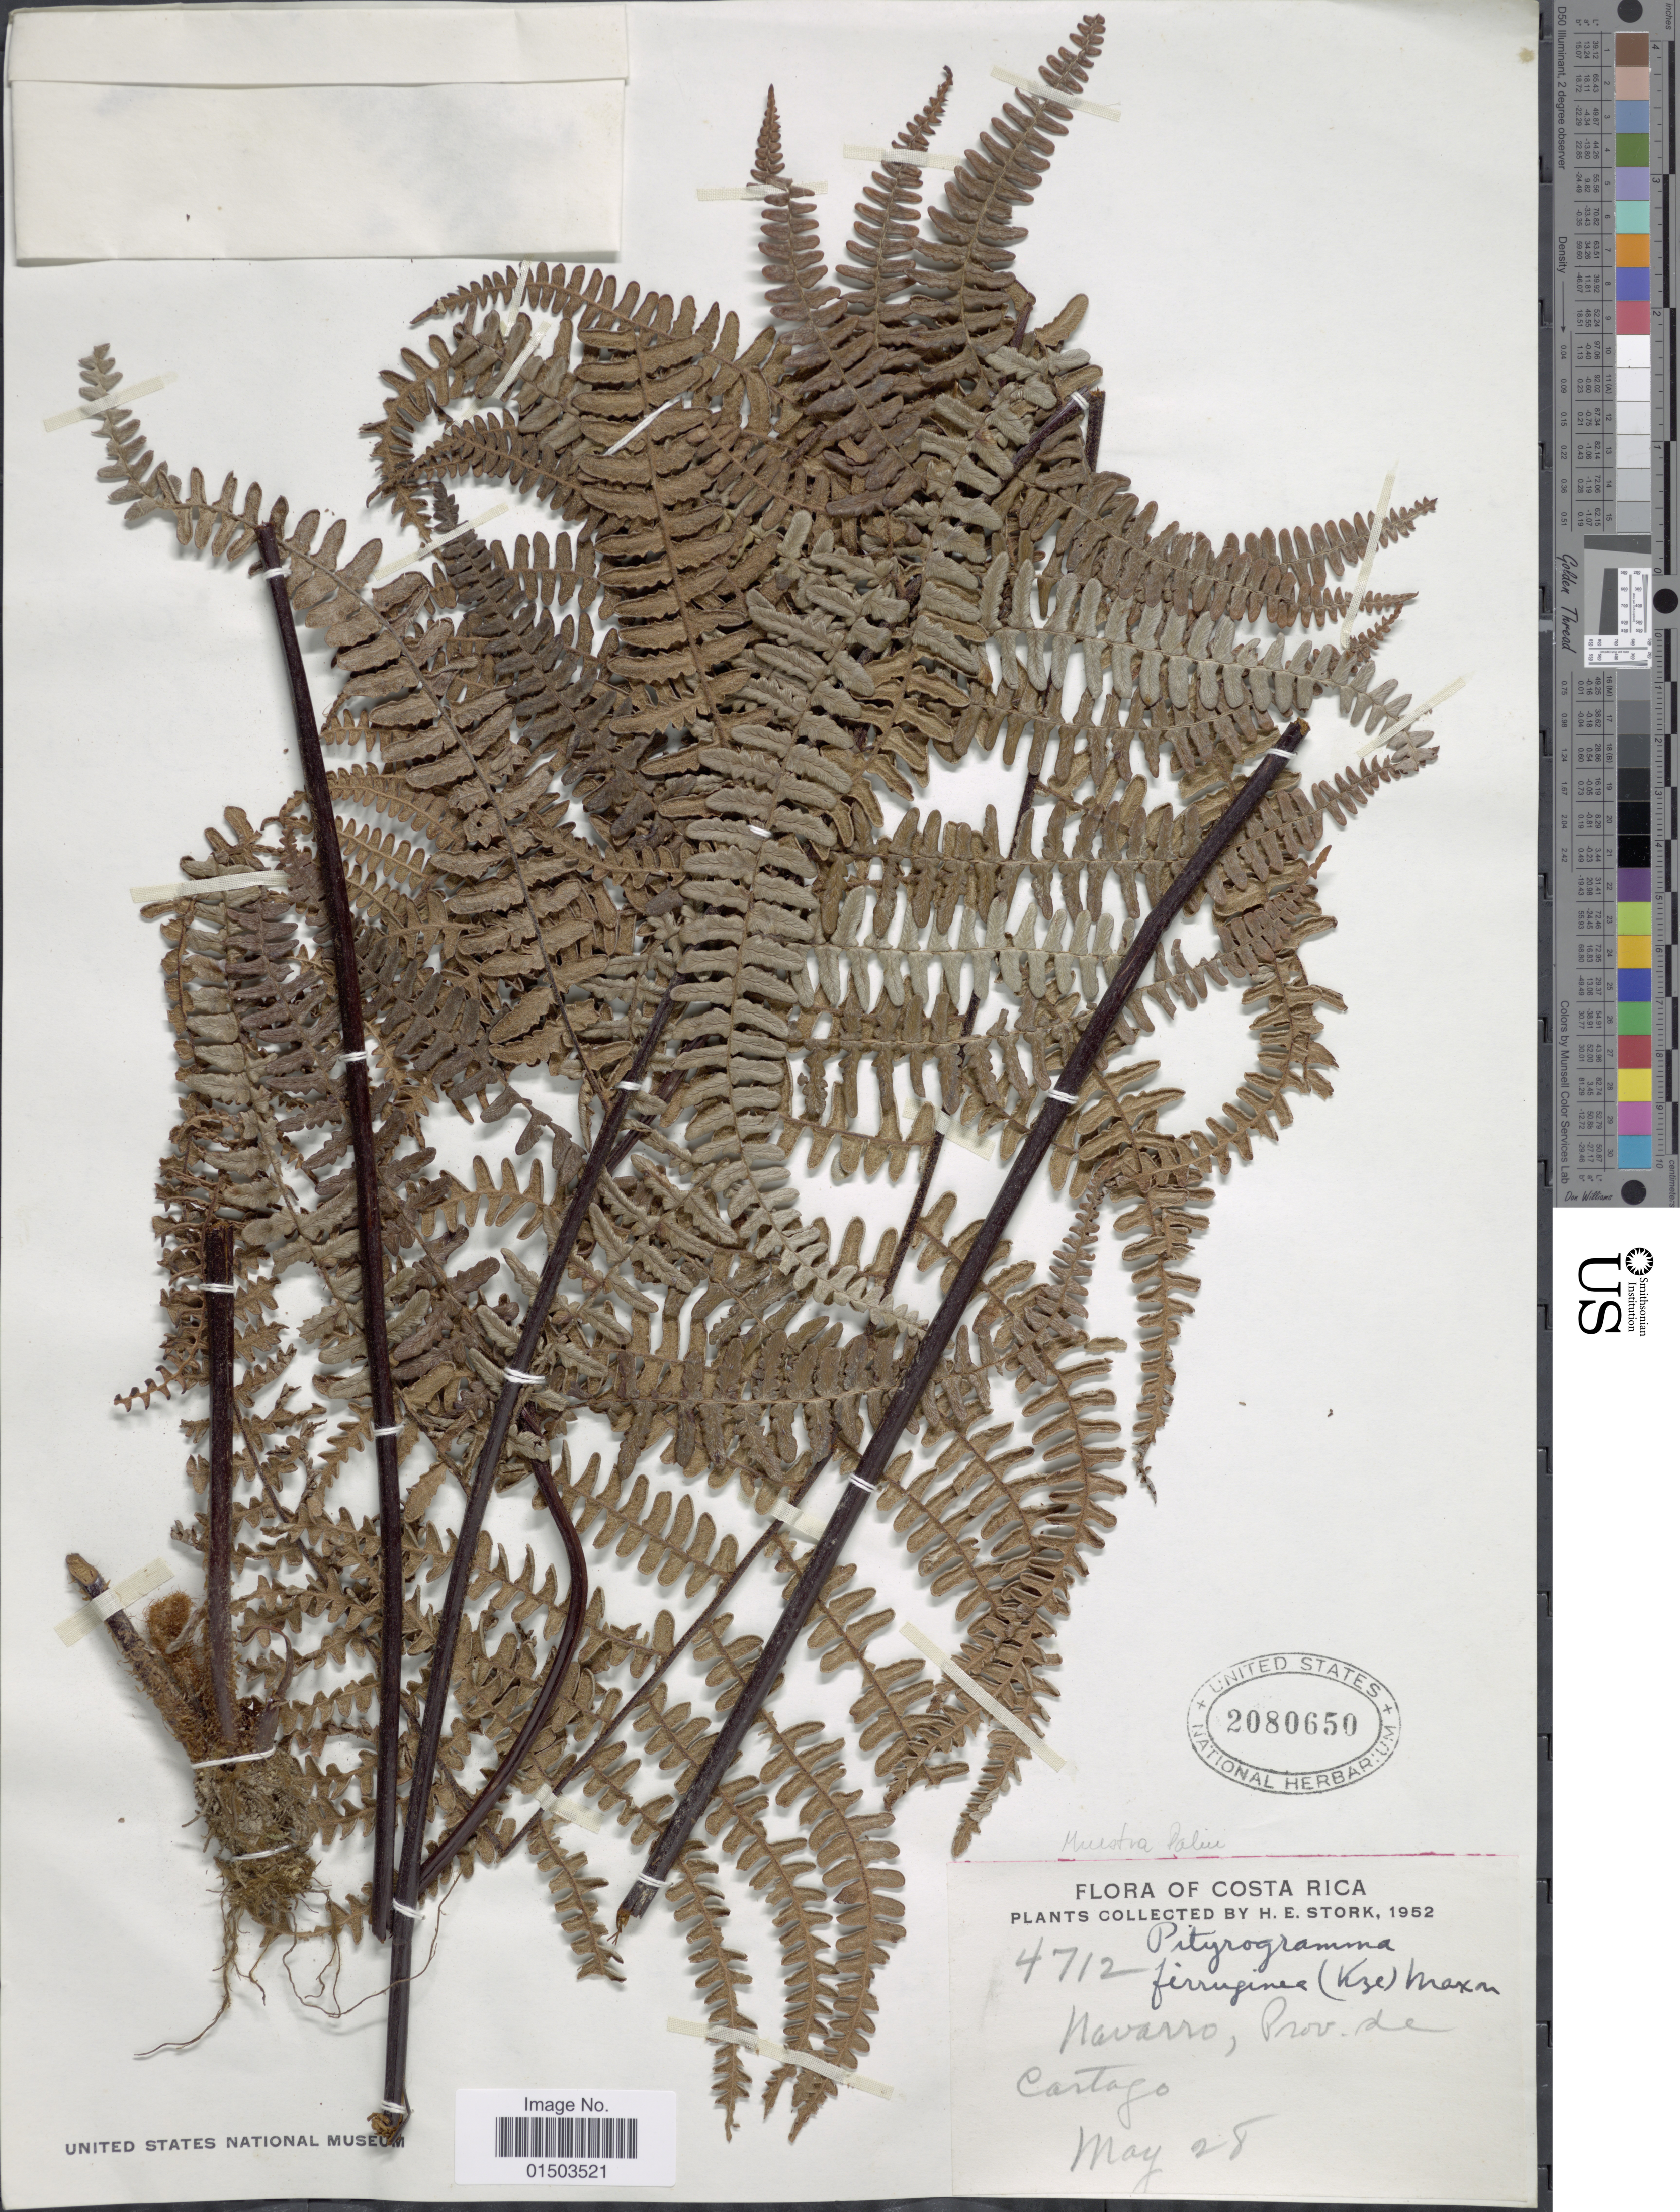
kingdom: Plantae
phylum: Tracheophyta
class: Polypodiopsida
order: Polypodiales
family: Pteridaceae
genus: Pityrogramma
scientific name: Pityrogramma ferruginea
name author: (Kunze) Maxon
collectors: H. E. Stork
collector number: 4712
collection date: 1952-05-28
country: Costa Rica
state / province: Cartago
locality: Costa Rica. Navarro, Prov. de Cartago.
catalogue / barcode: US 2080650